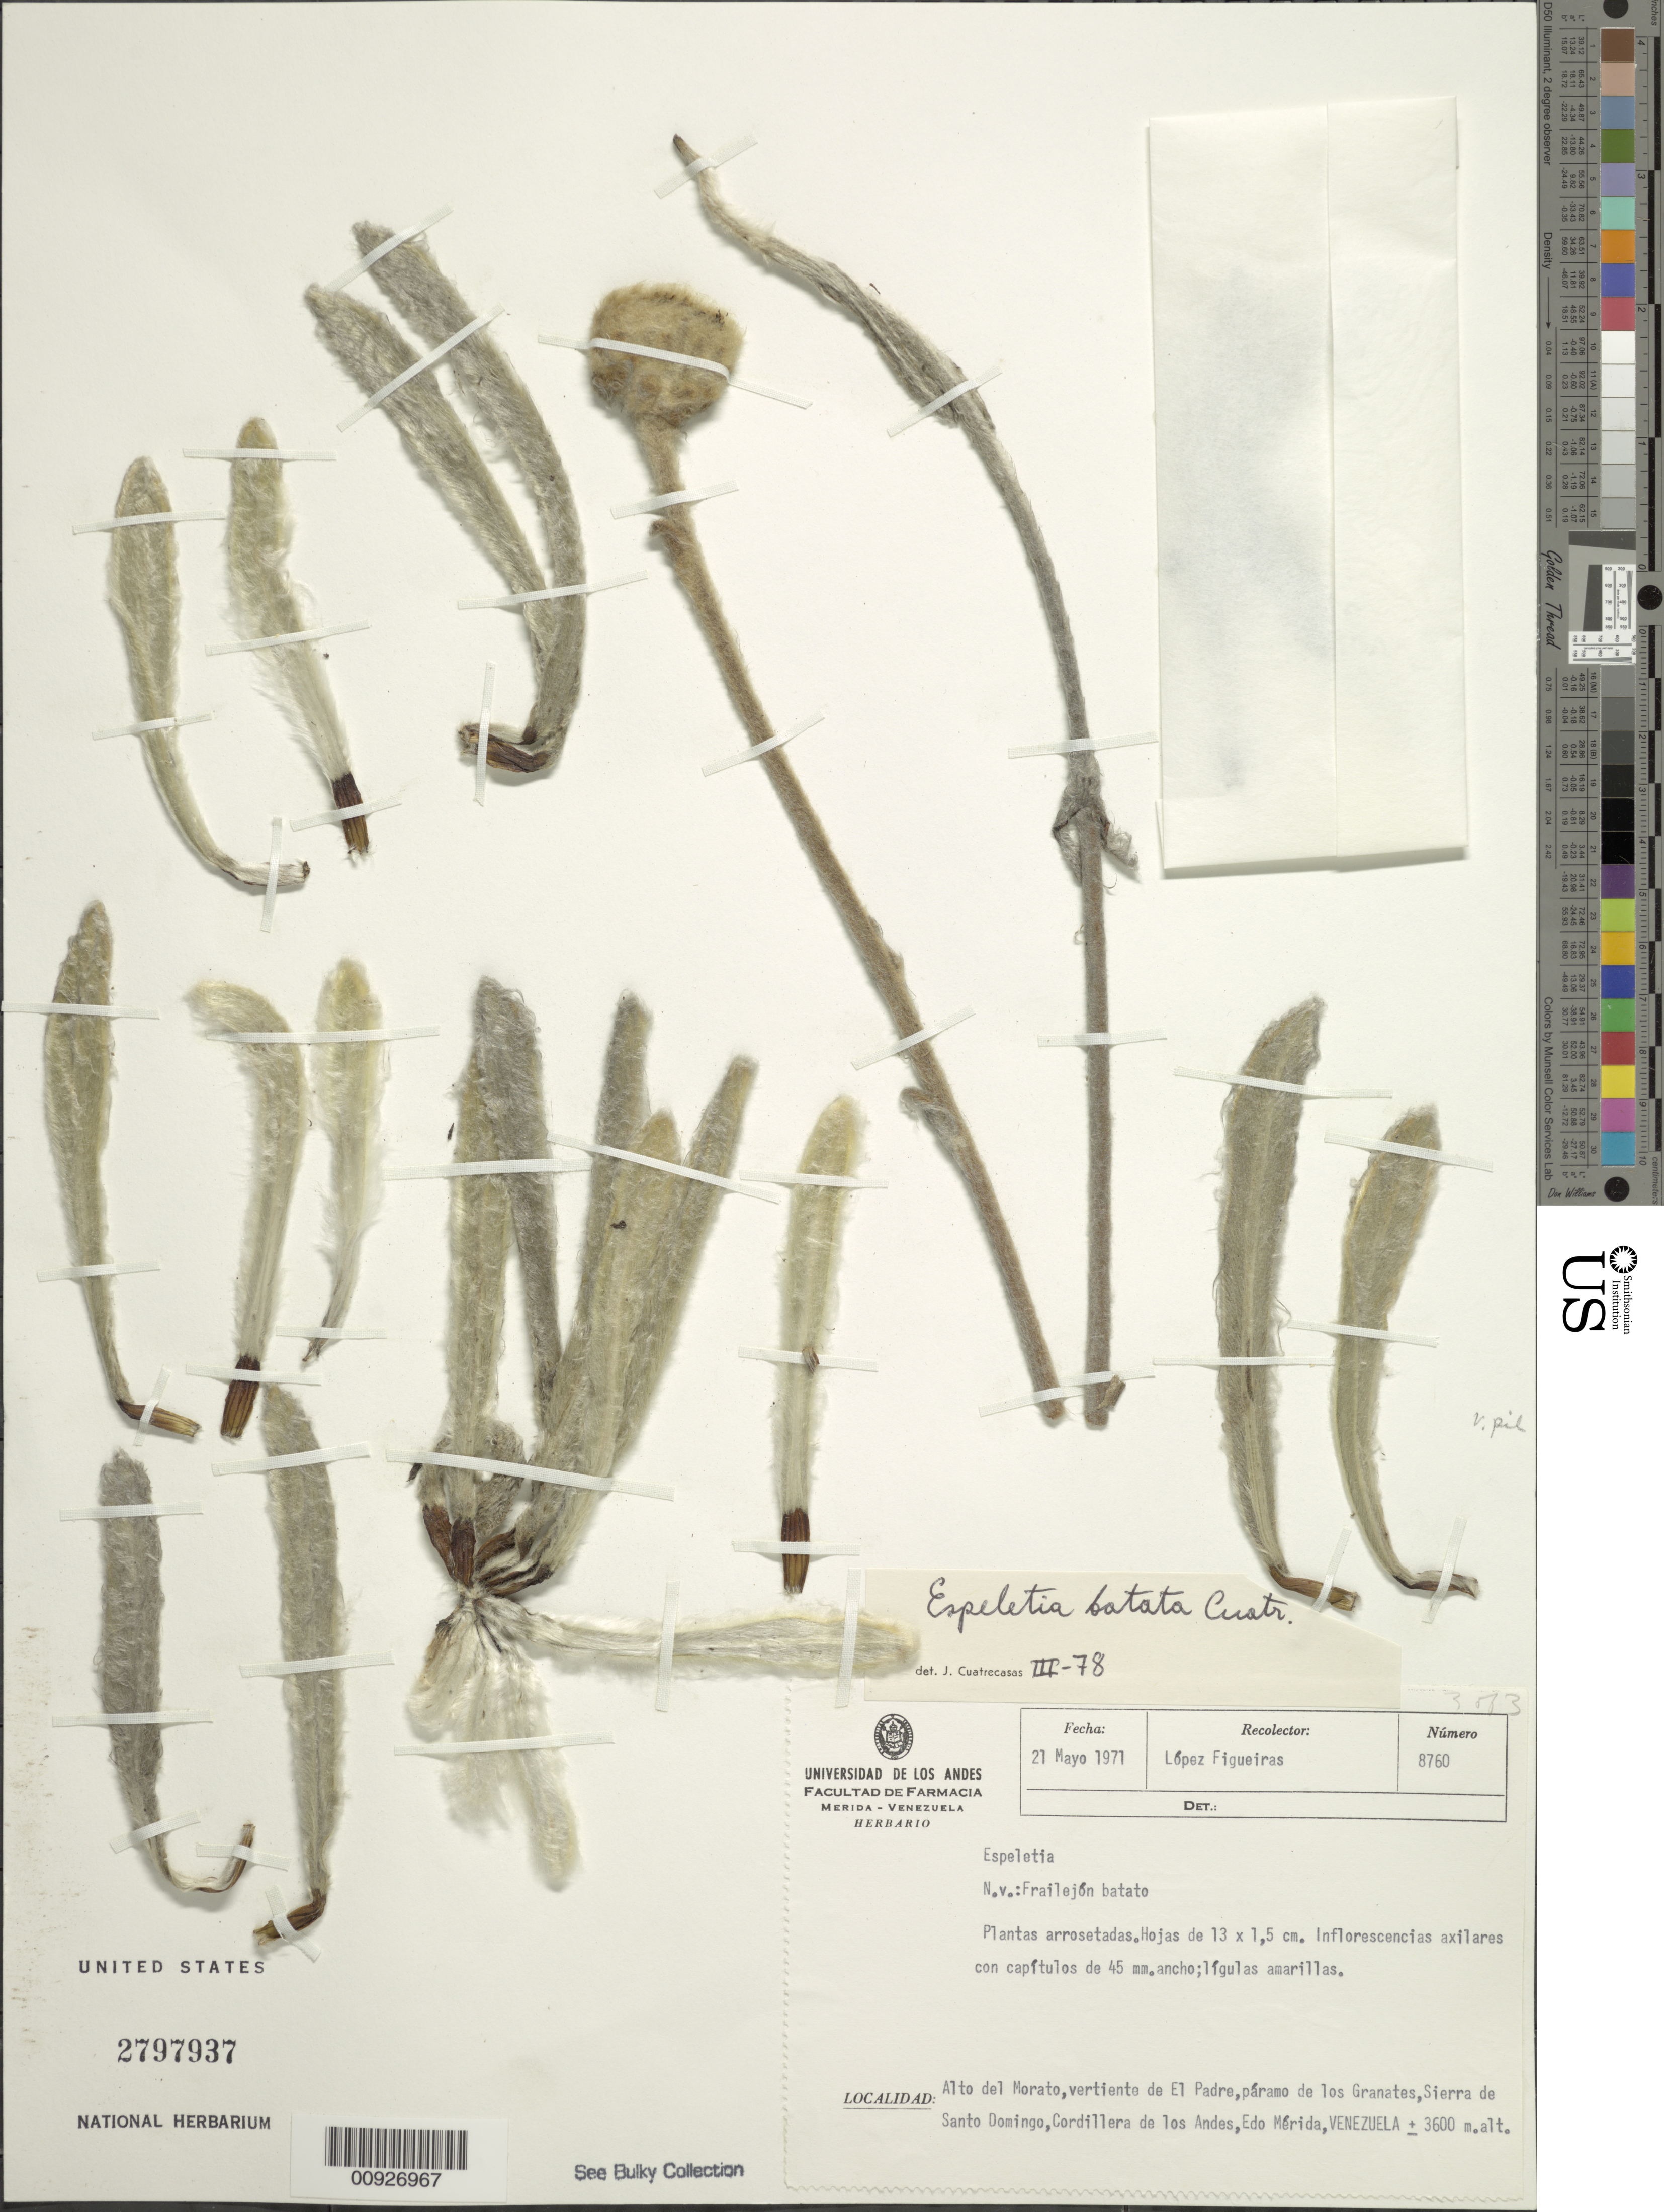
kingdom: Plantae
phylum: Tracheophyta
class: Magnoliopsida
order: Asterales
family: Asteraceae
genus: Espeletia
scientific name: Espeletia batata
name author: Cuatrec.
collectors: M. López Figueiras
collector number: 8760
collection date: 1971-05-21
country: Venezuela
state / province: Mérida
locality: P. de Los Granates. Alto del Morato, vertiente de El Padre, páramo de los Granates, Sierra de Santo Domingo. Cordillera de los Andes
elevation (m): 3600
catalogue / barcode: US 2797937